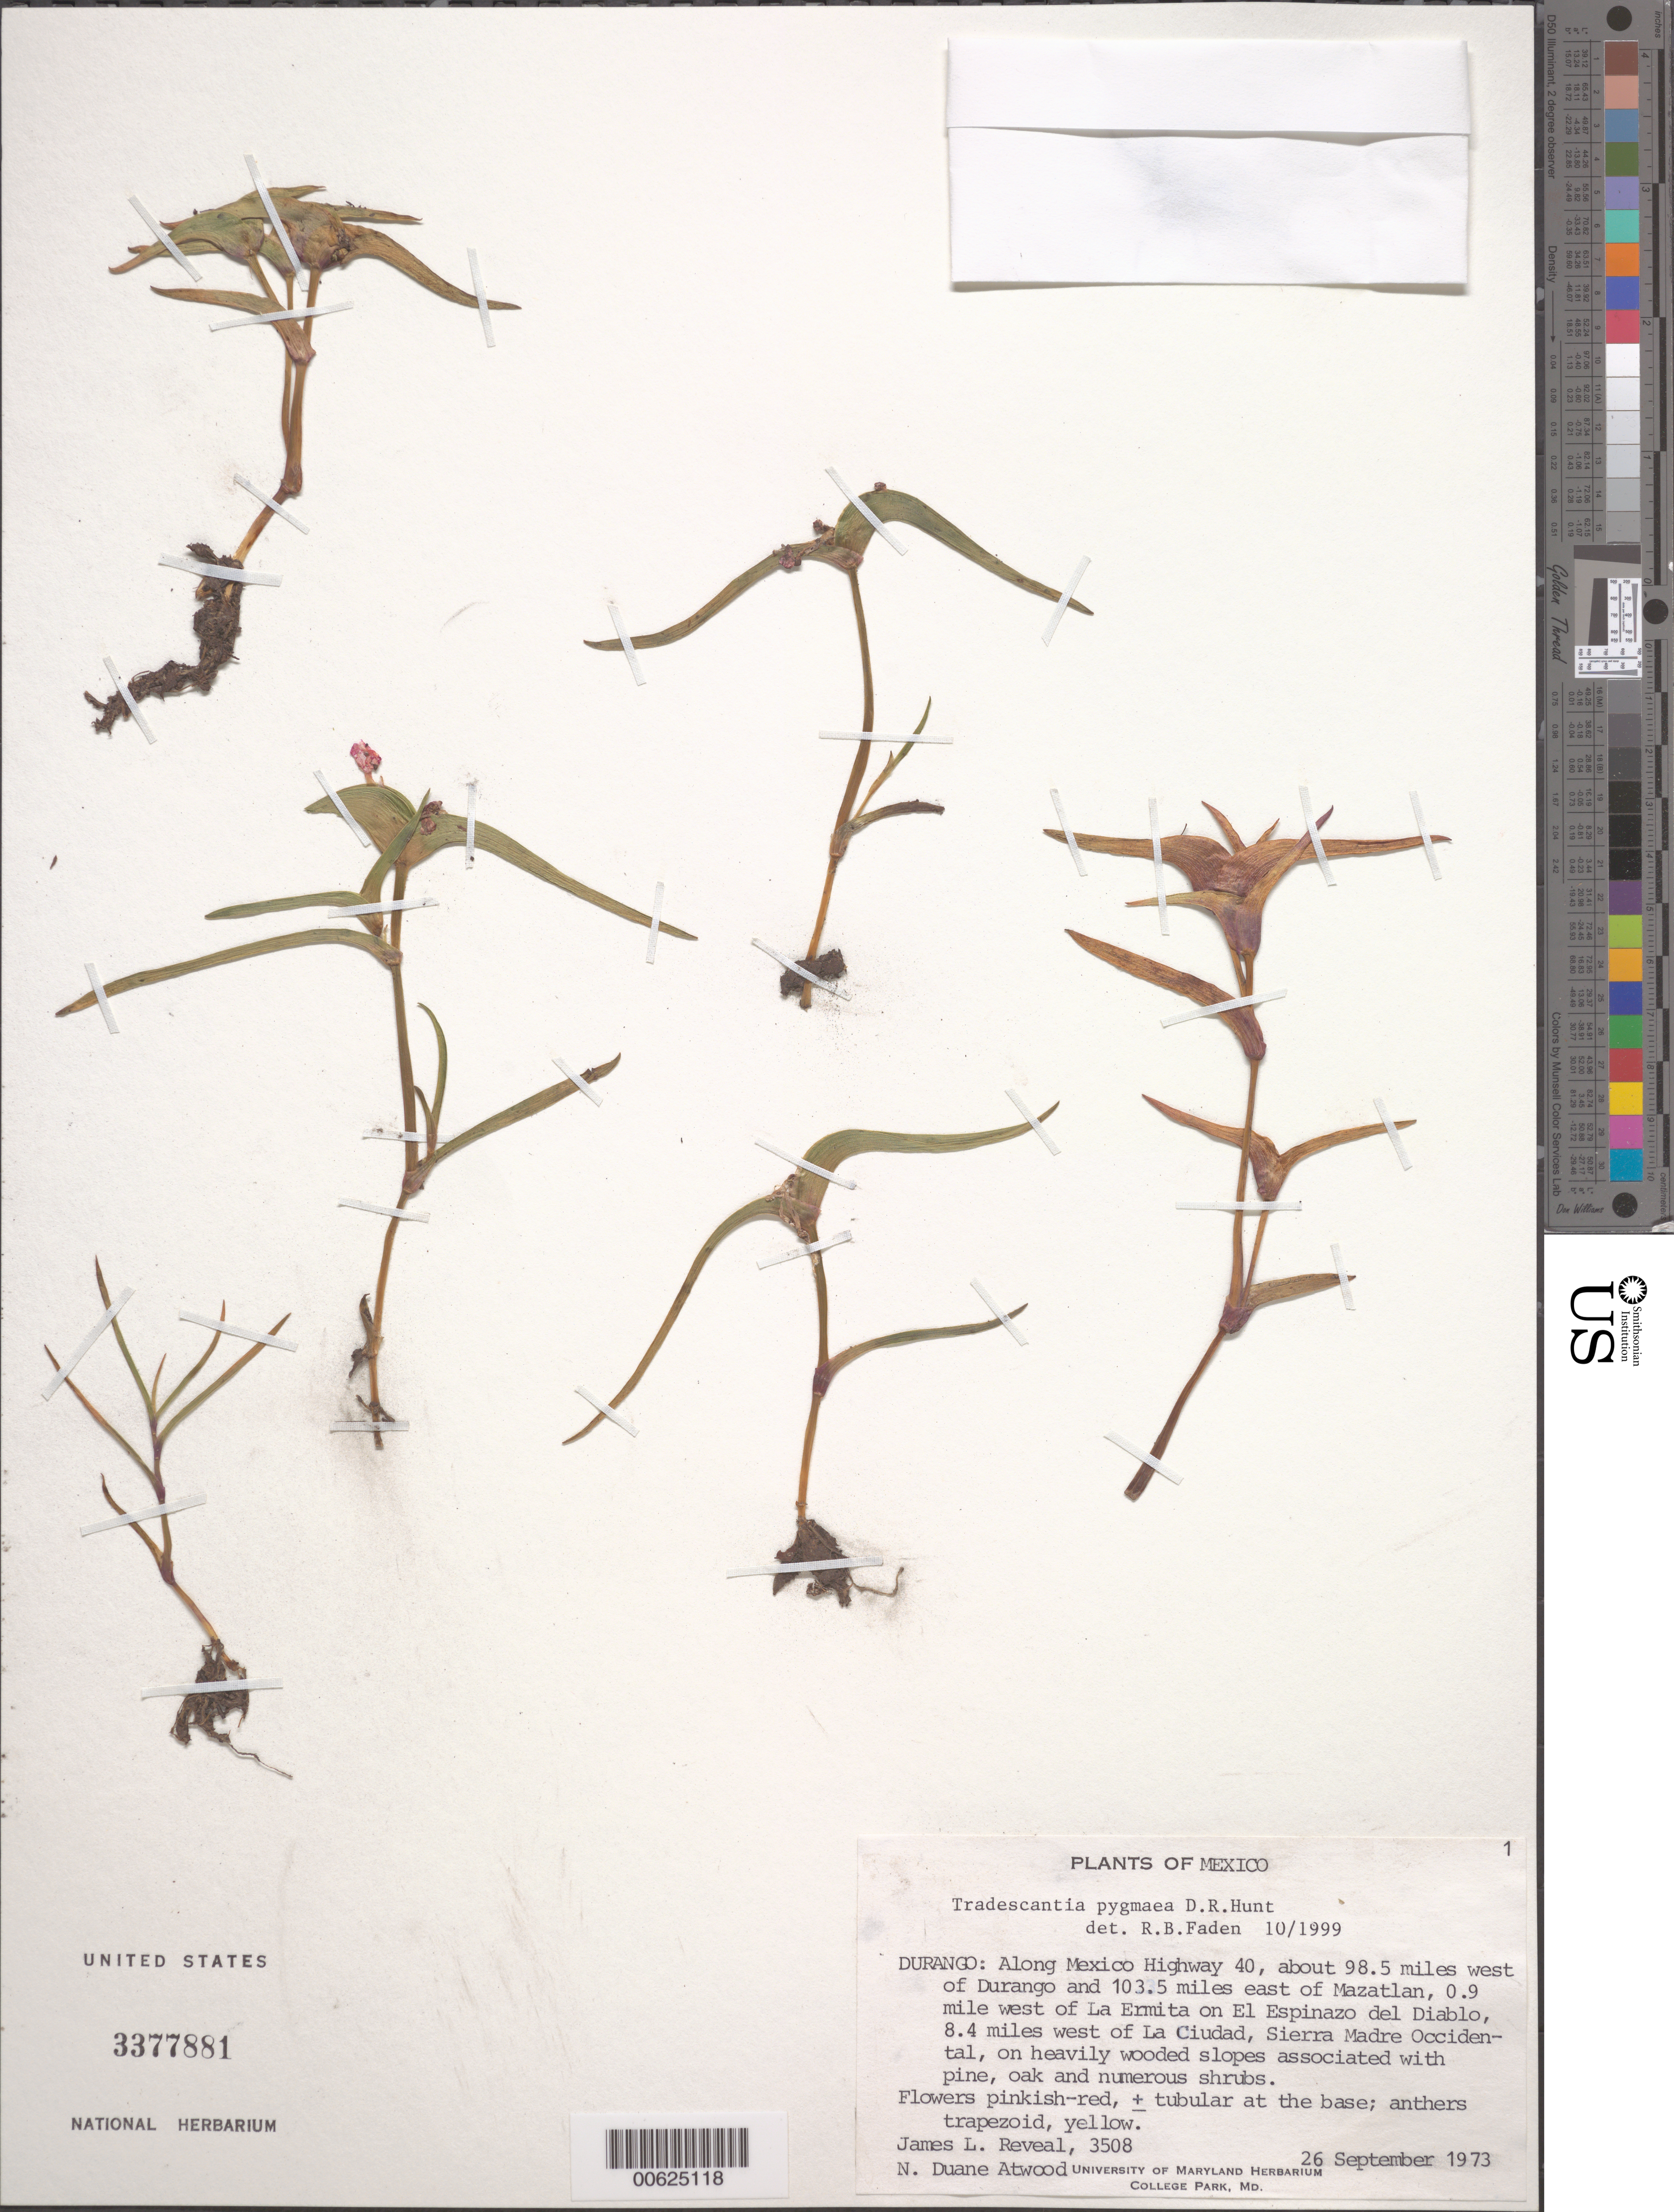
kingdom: Plantae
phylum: Tracheophyta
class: Liliopsida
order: Commelinales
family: Commelinaceae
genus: Tradescantia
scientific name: Tradescantia pygmaea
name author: D.R. Hunt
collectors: J. L. Reveal & N. Atwood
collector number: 3508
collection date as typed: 26 Sep 1973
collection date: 1973-09-26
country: Mexico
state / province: Durango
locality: Along Mexico hwy 40, W of Durango, E of Mazatlan, W of La Ermita on El Espinazo de Diablo, W of ciudad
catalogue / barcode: US 3377881